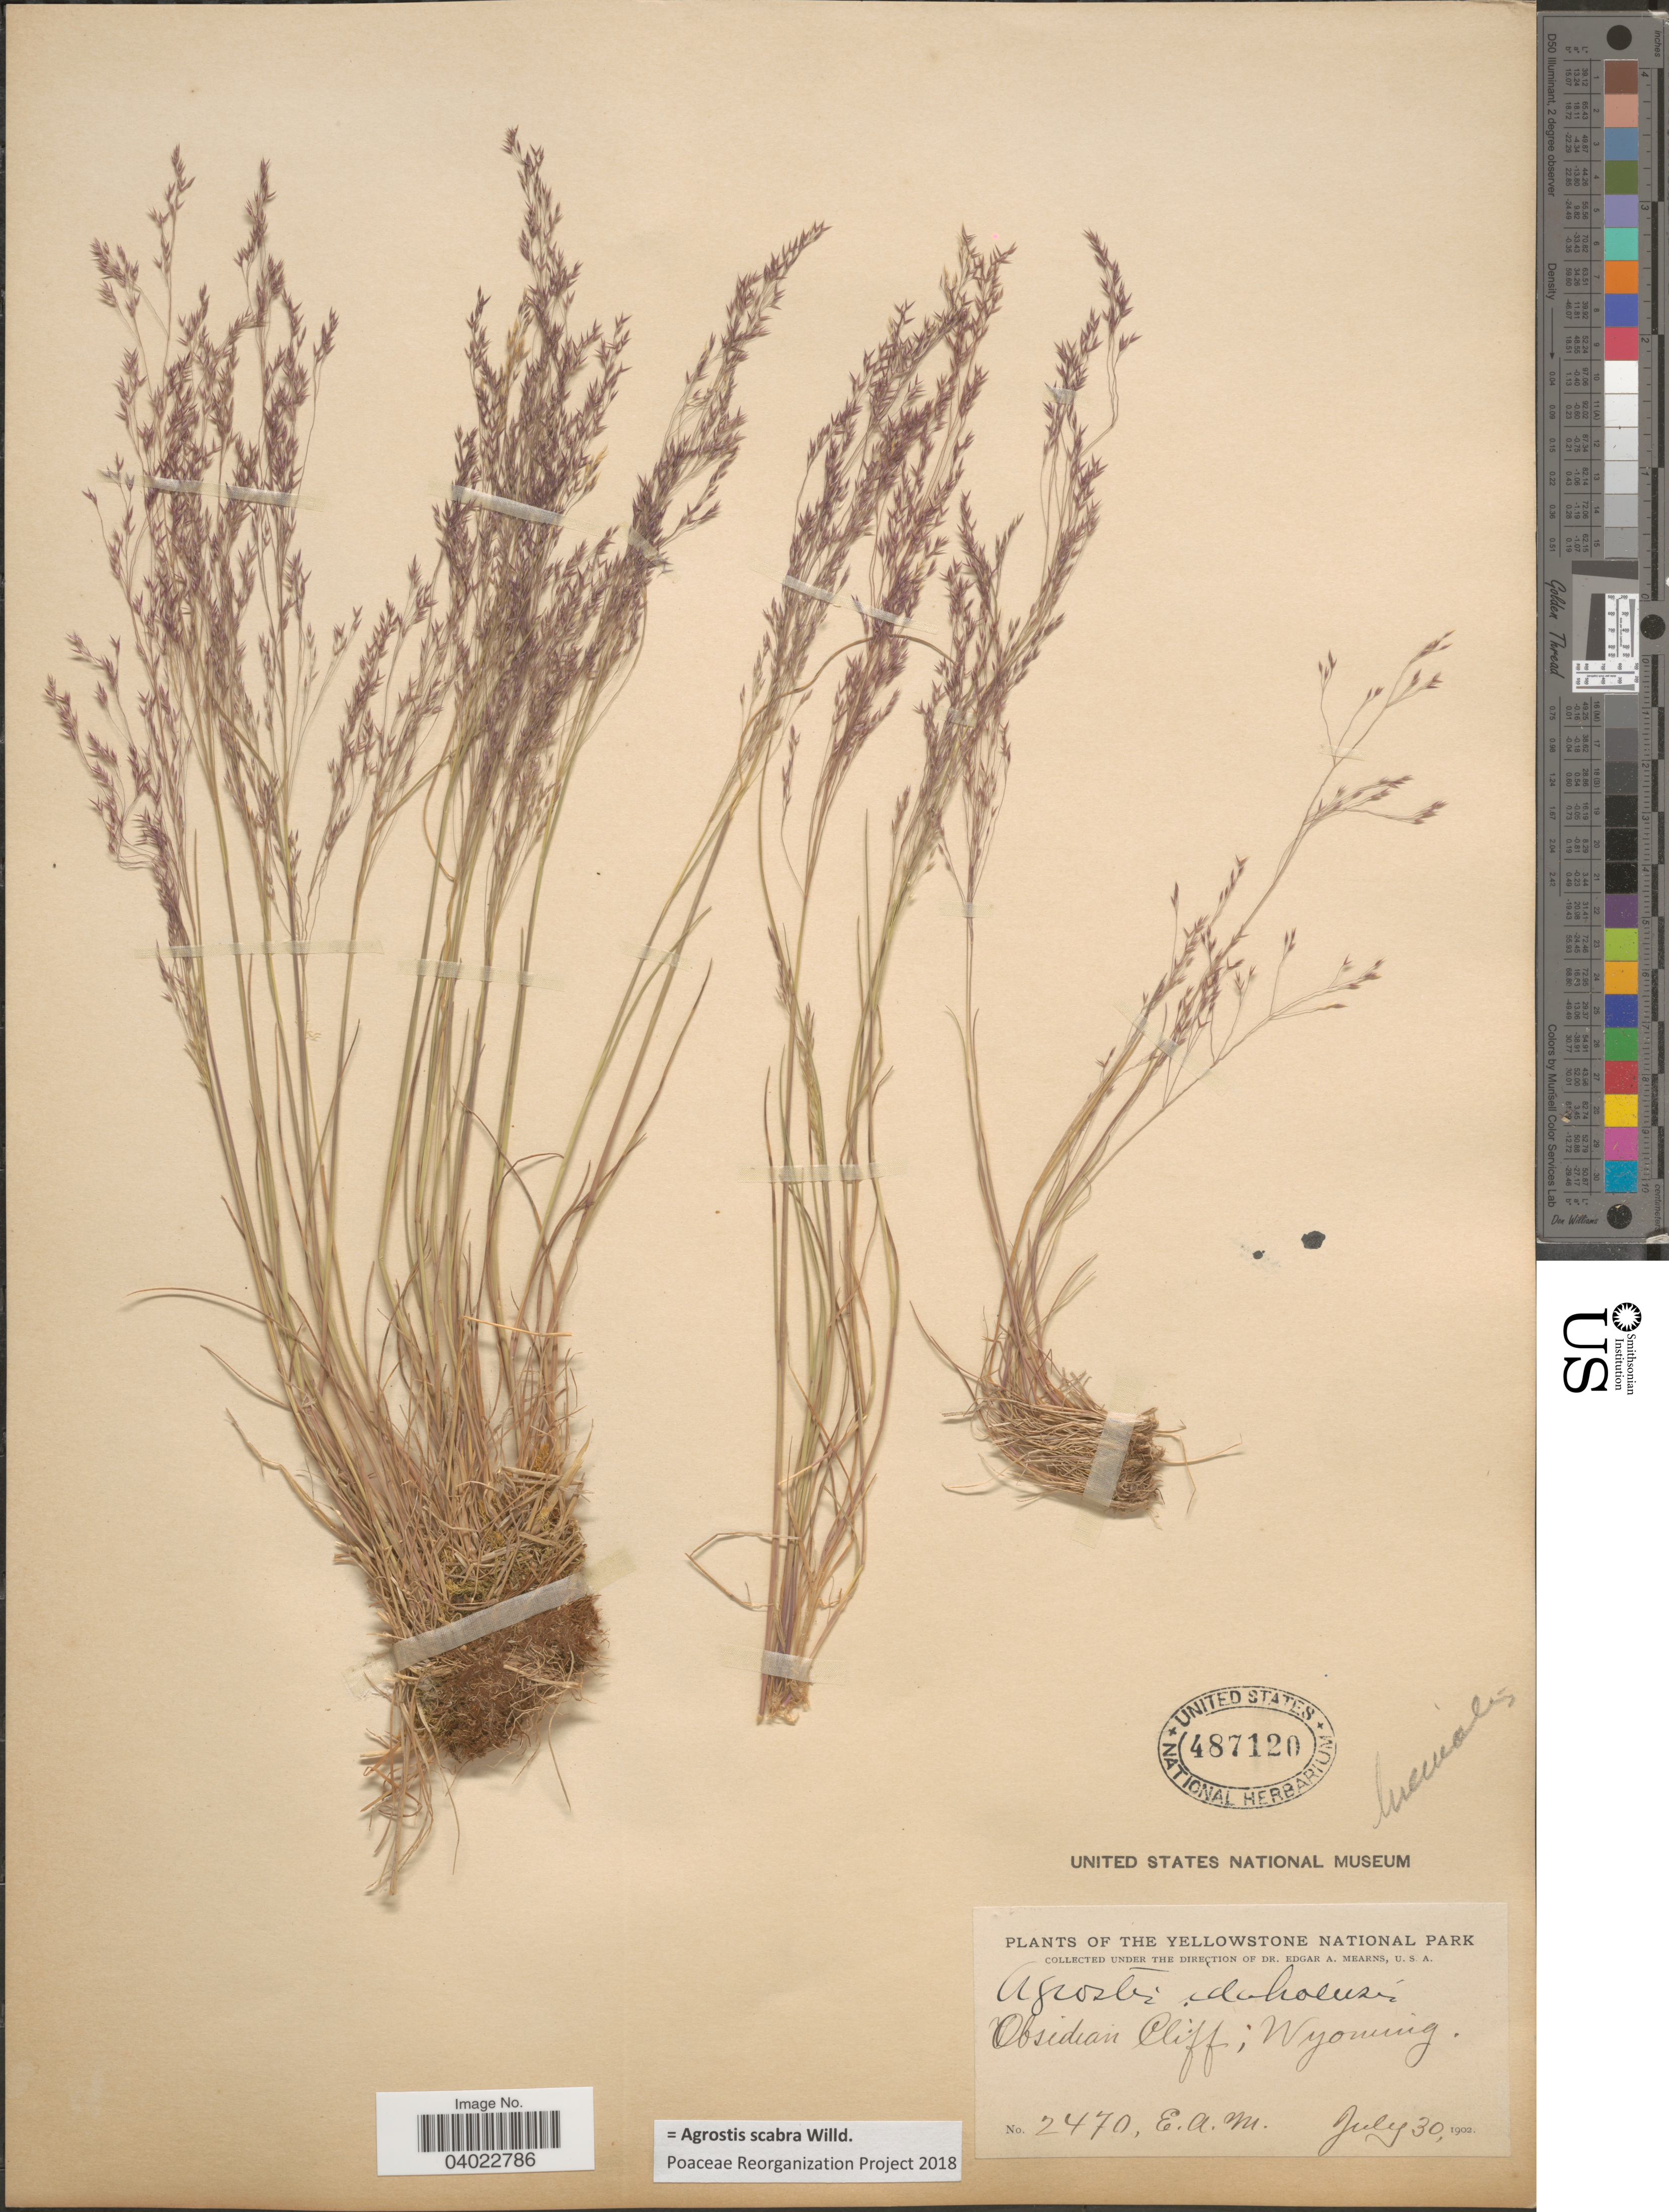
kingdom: Plantae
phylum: Tracheophyta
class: Liliopsida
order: Poales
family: Poaceae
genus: Agrostis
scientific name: Agrostis scabra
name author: Willd.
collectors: E. A. Mearns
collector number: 2470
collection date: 1902-07-30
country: United States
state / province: Wyoming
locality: The Yellowstone National Park. Obsidian Cliff.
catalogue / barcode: US 487120